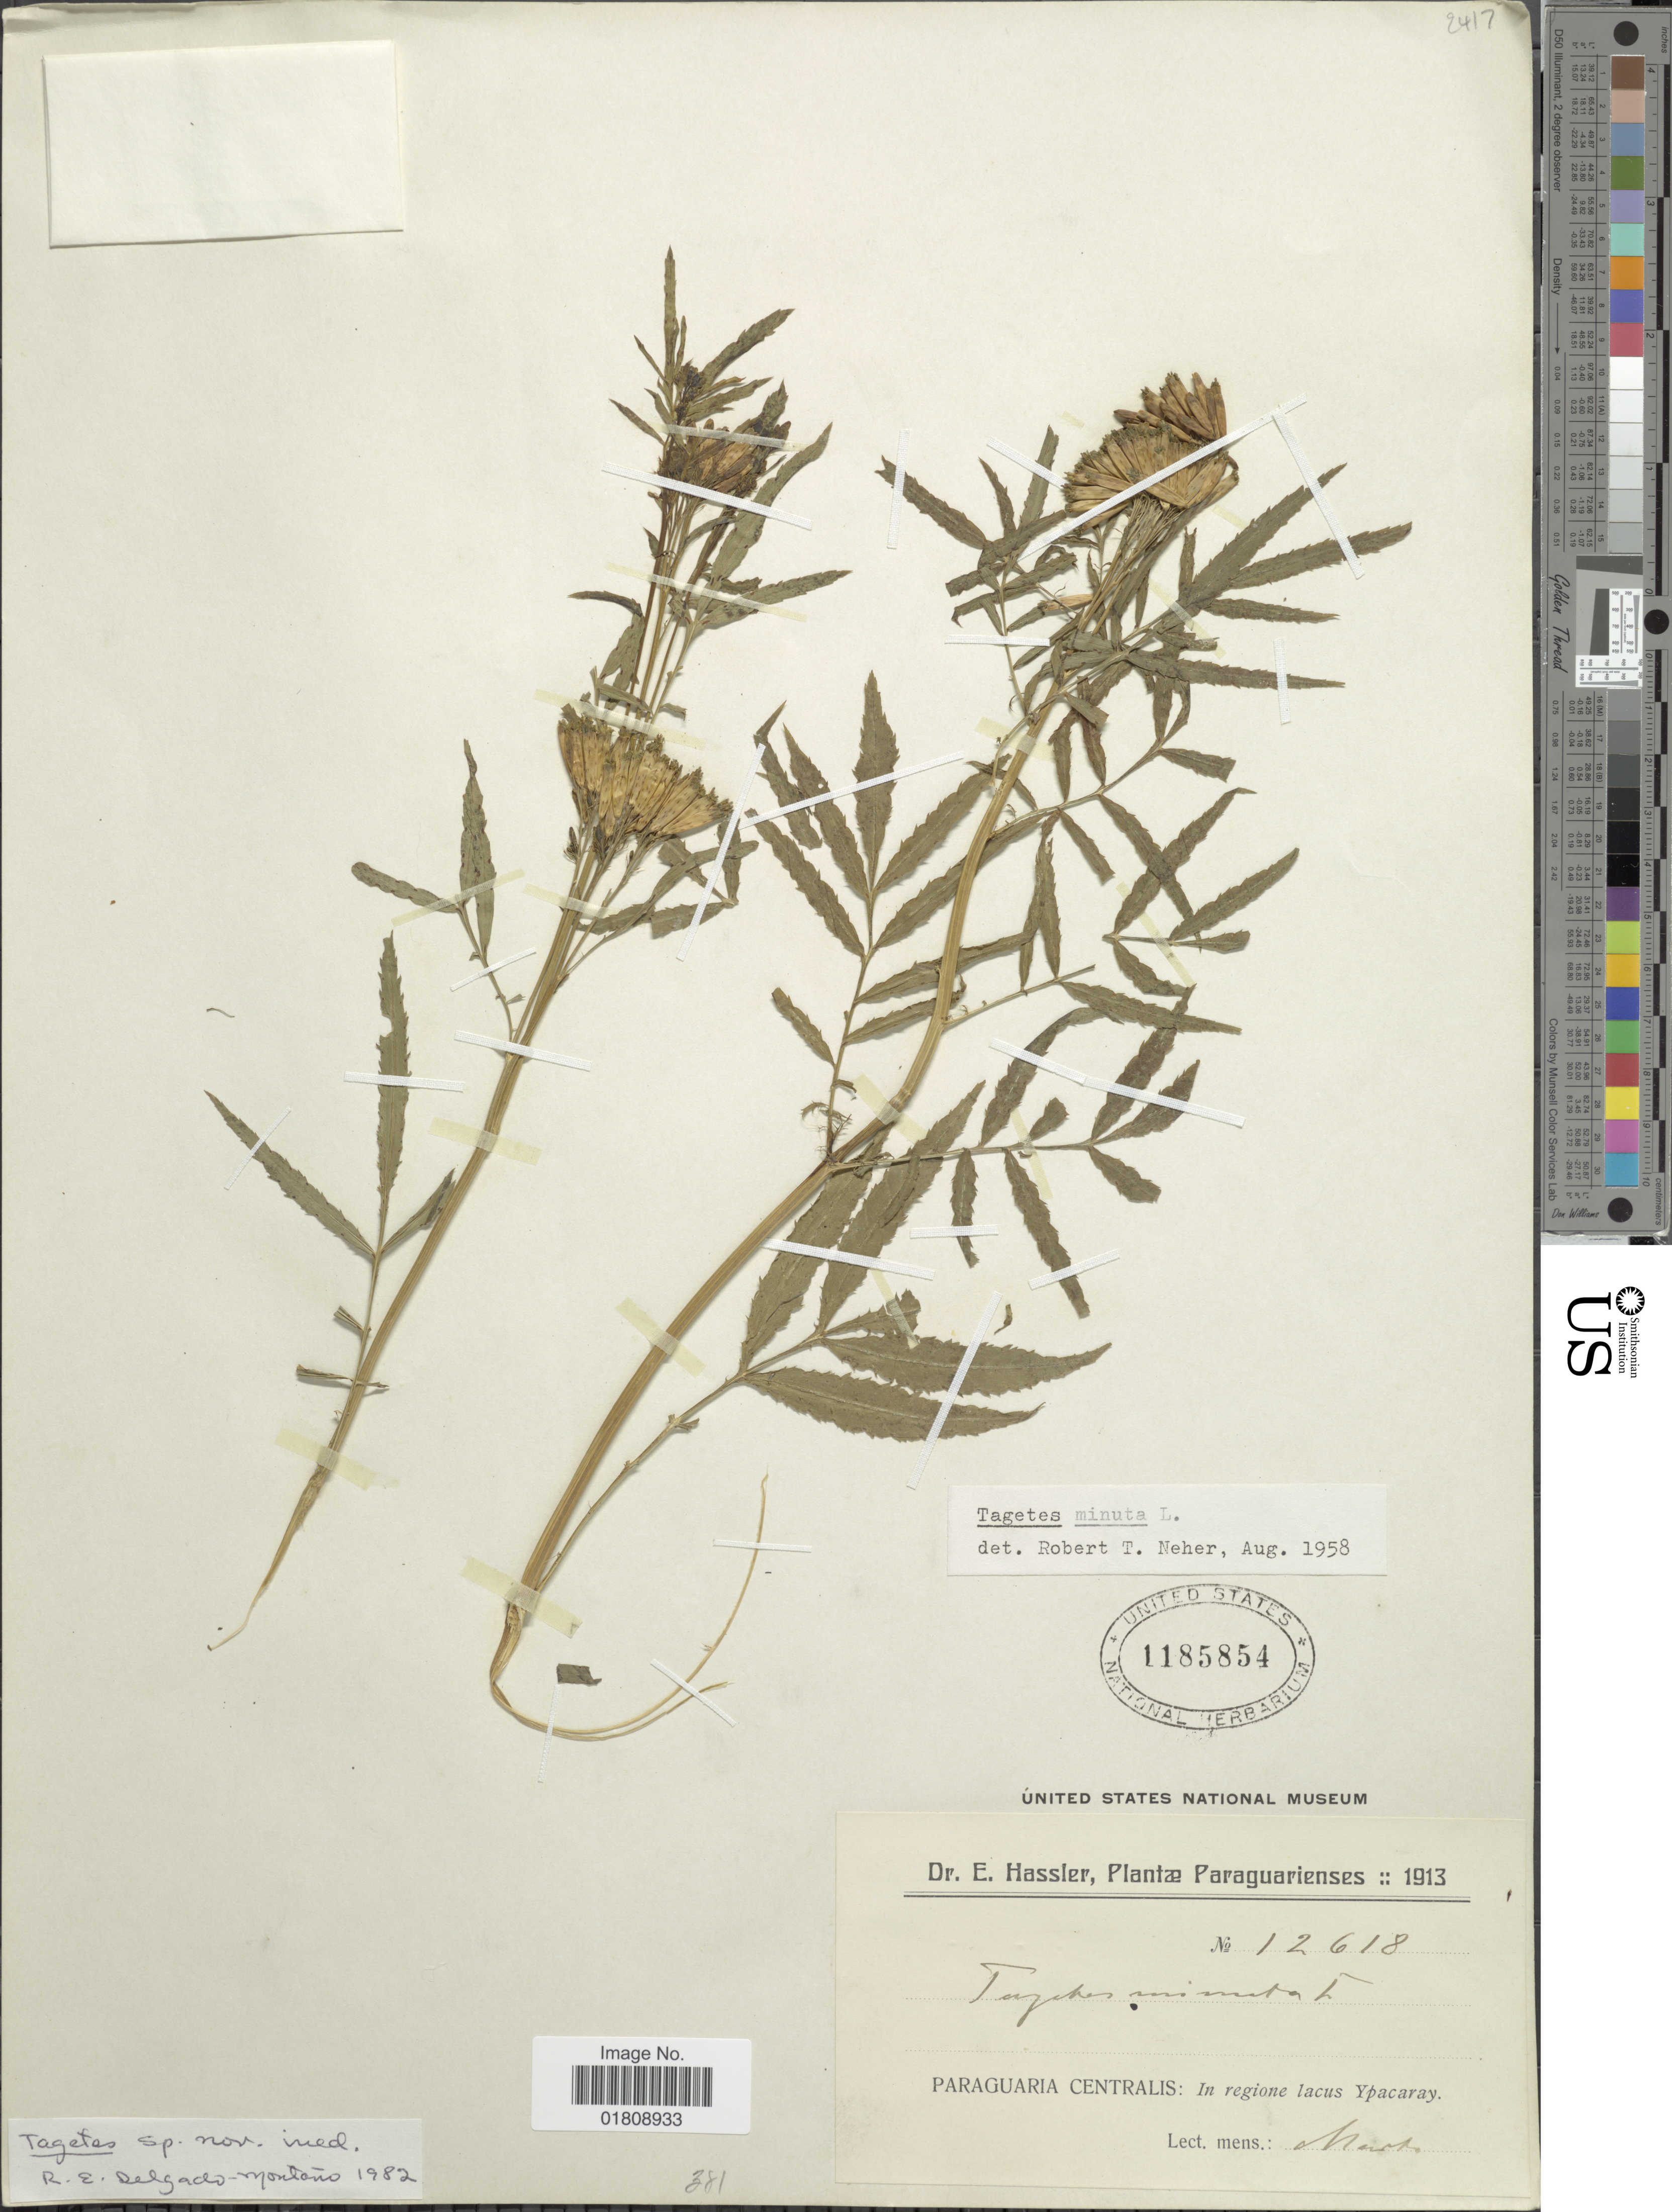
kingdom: Plantae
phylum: Tracheophyta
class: Magnoliopsida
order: Asterales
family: Asteraceae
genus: Tagetes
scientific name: Tagetes minuta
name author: L.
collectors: E. Hassler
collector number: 12618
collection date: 1913-03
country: Paraguay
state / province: Paraguari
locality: Paraguaria Centralis, Ypacaray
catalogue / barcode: US 1185854